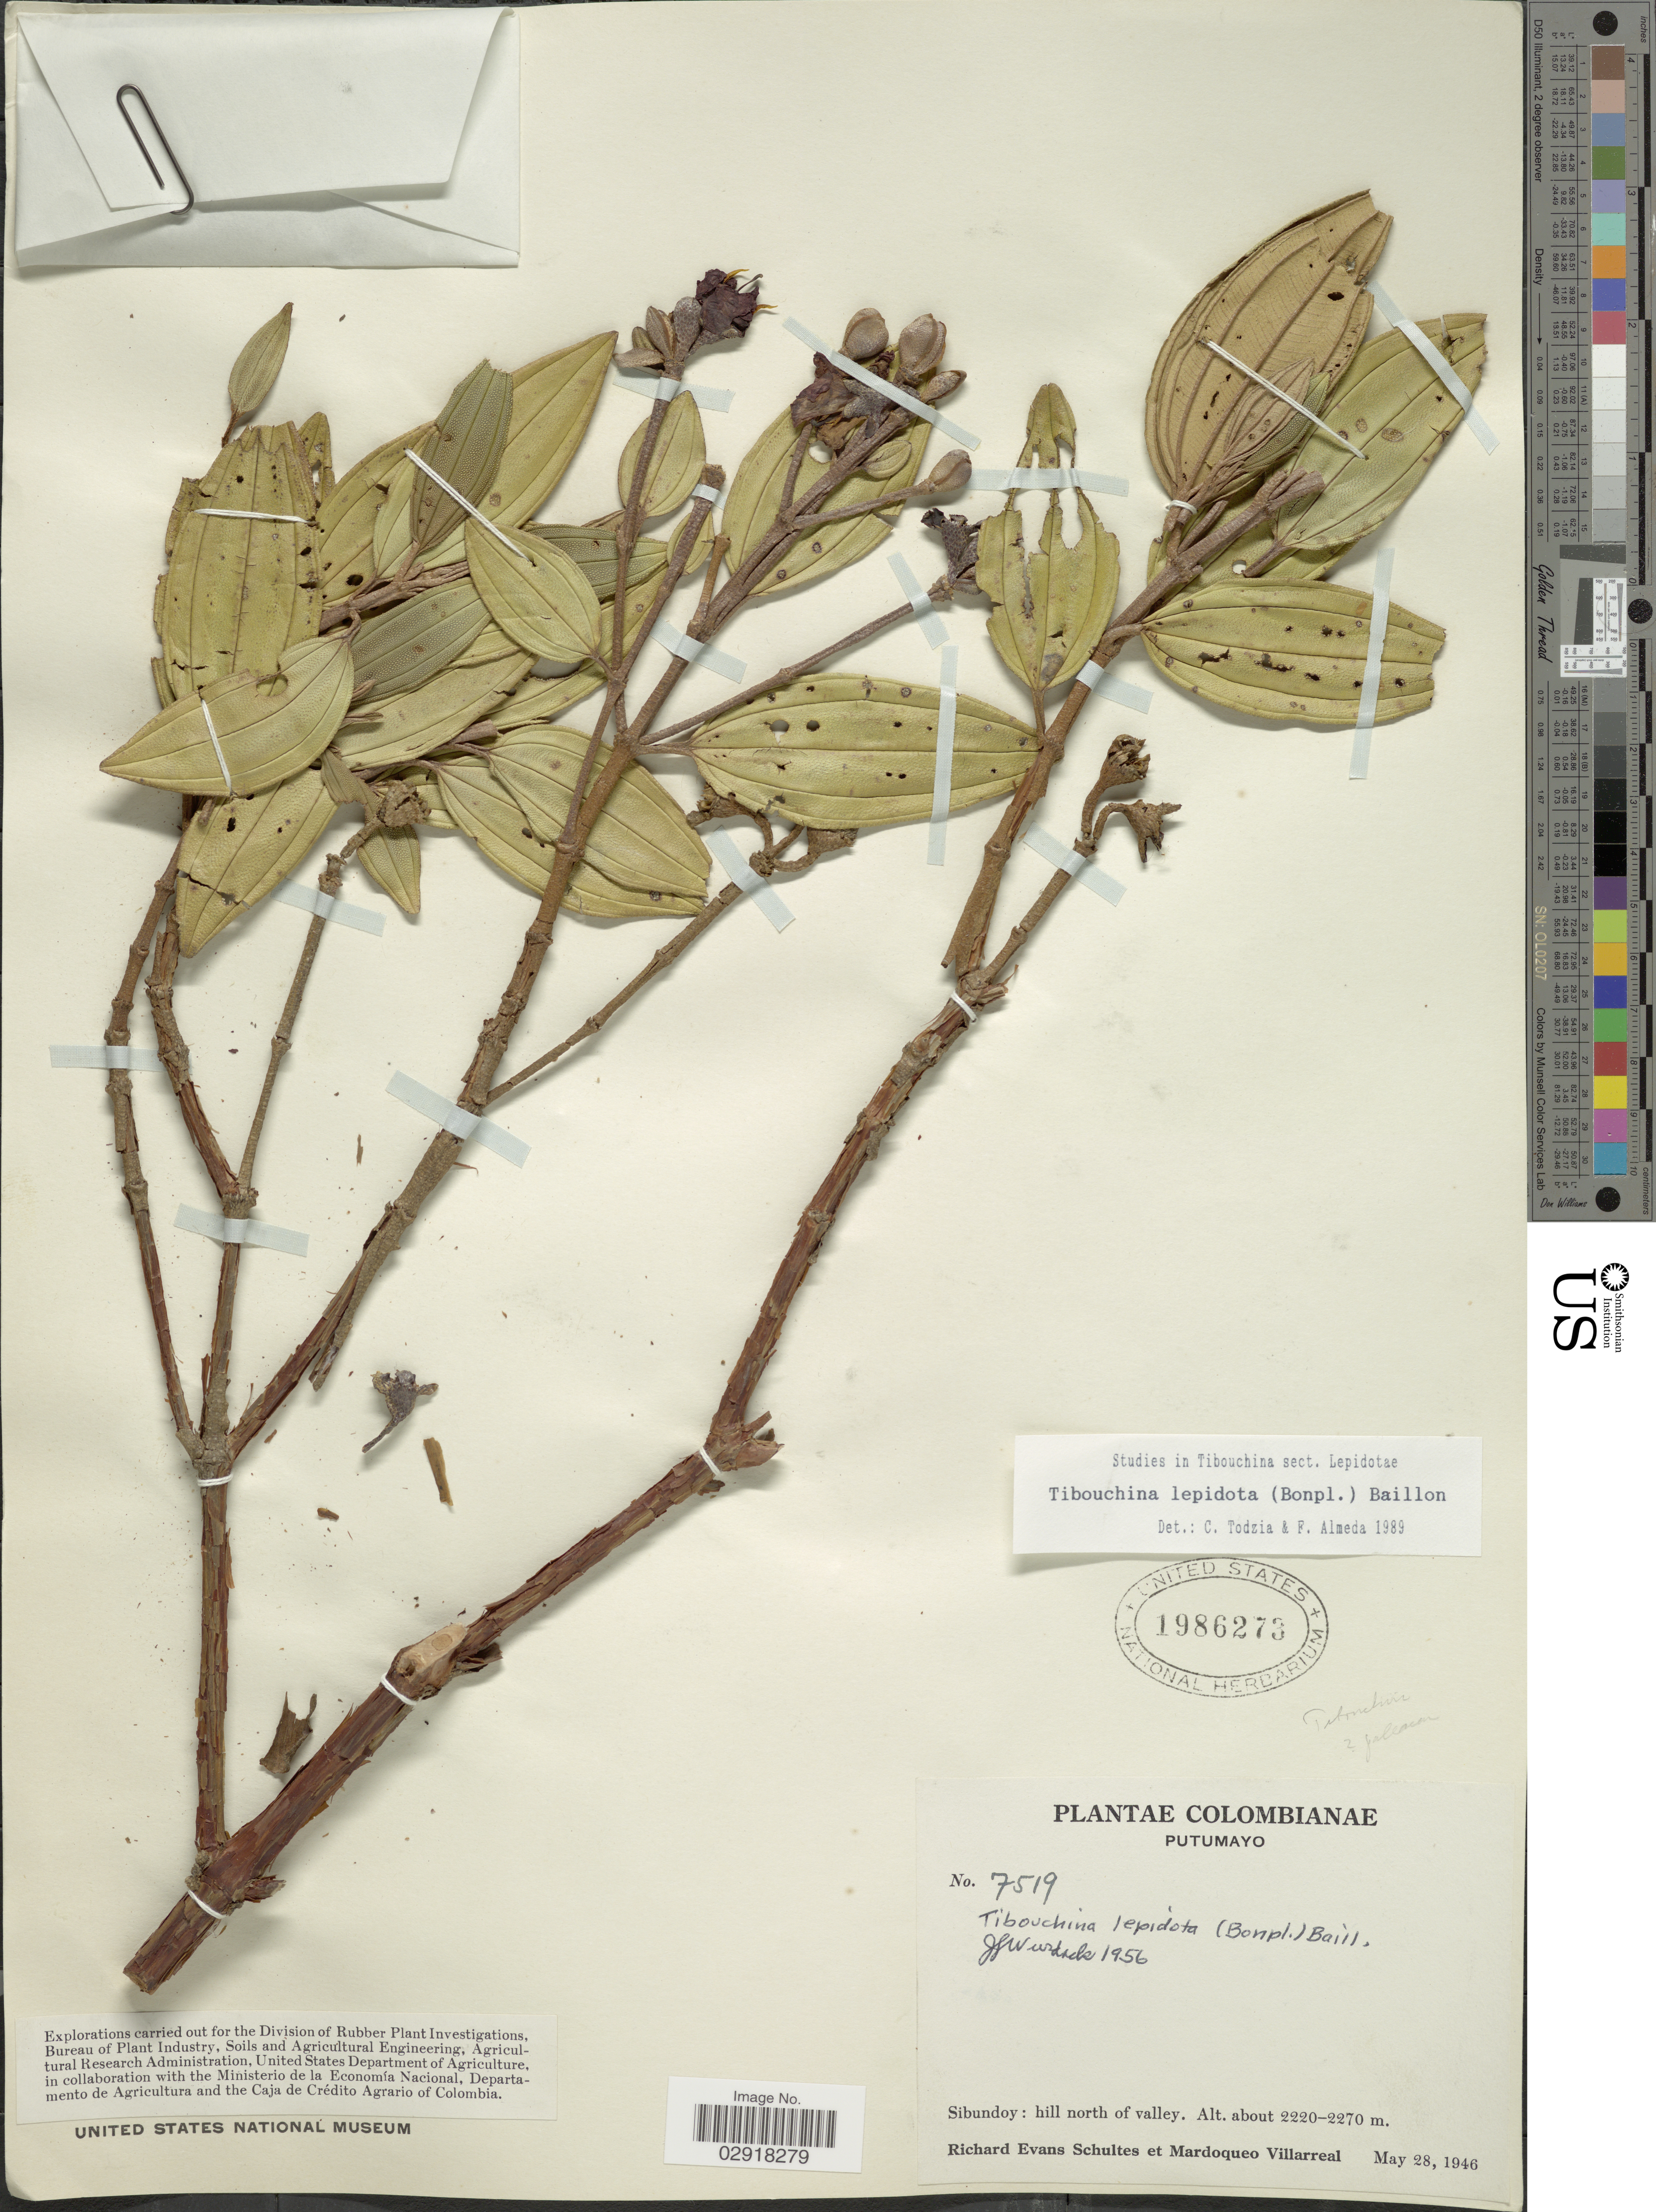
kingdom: Plantae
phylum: Tracheophyta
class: Magnoliopsida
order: Myrtales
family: Melastomataceae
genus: Andesanthus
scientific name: Andesanthus lepidotus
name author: (Humb. & Bonpl.) P.J.F. Guim. & Michelang.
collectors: R. E. Schultes & M. Villareal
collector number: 7519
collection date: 1946-05-28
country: Colombia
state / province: Putumayo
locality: Sibundoy: hill north of valley.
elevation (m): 2220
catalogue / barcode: US 1986273